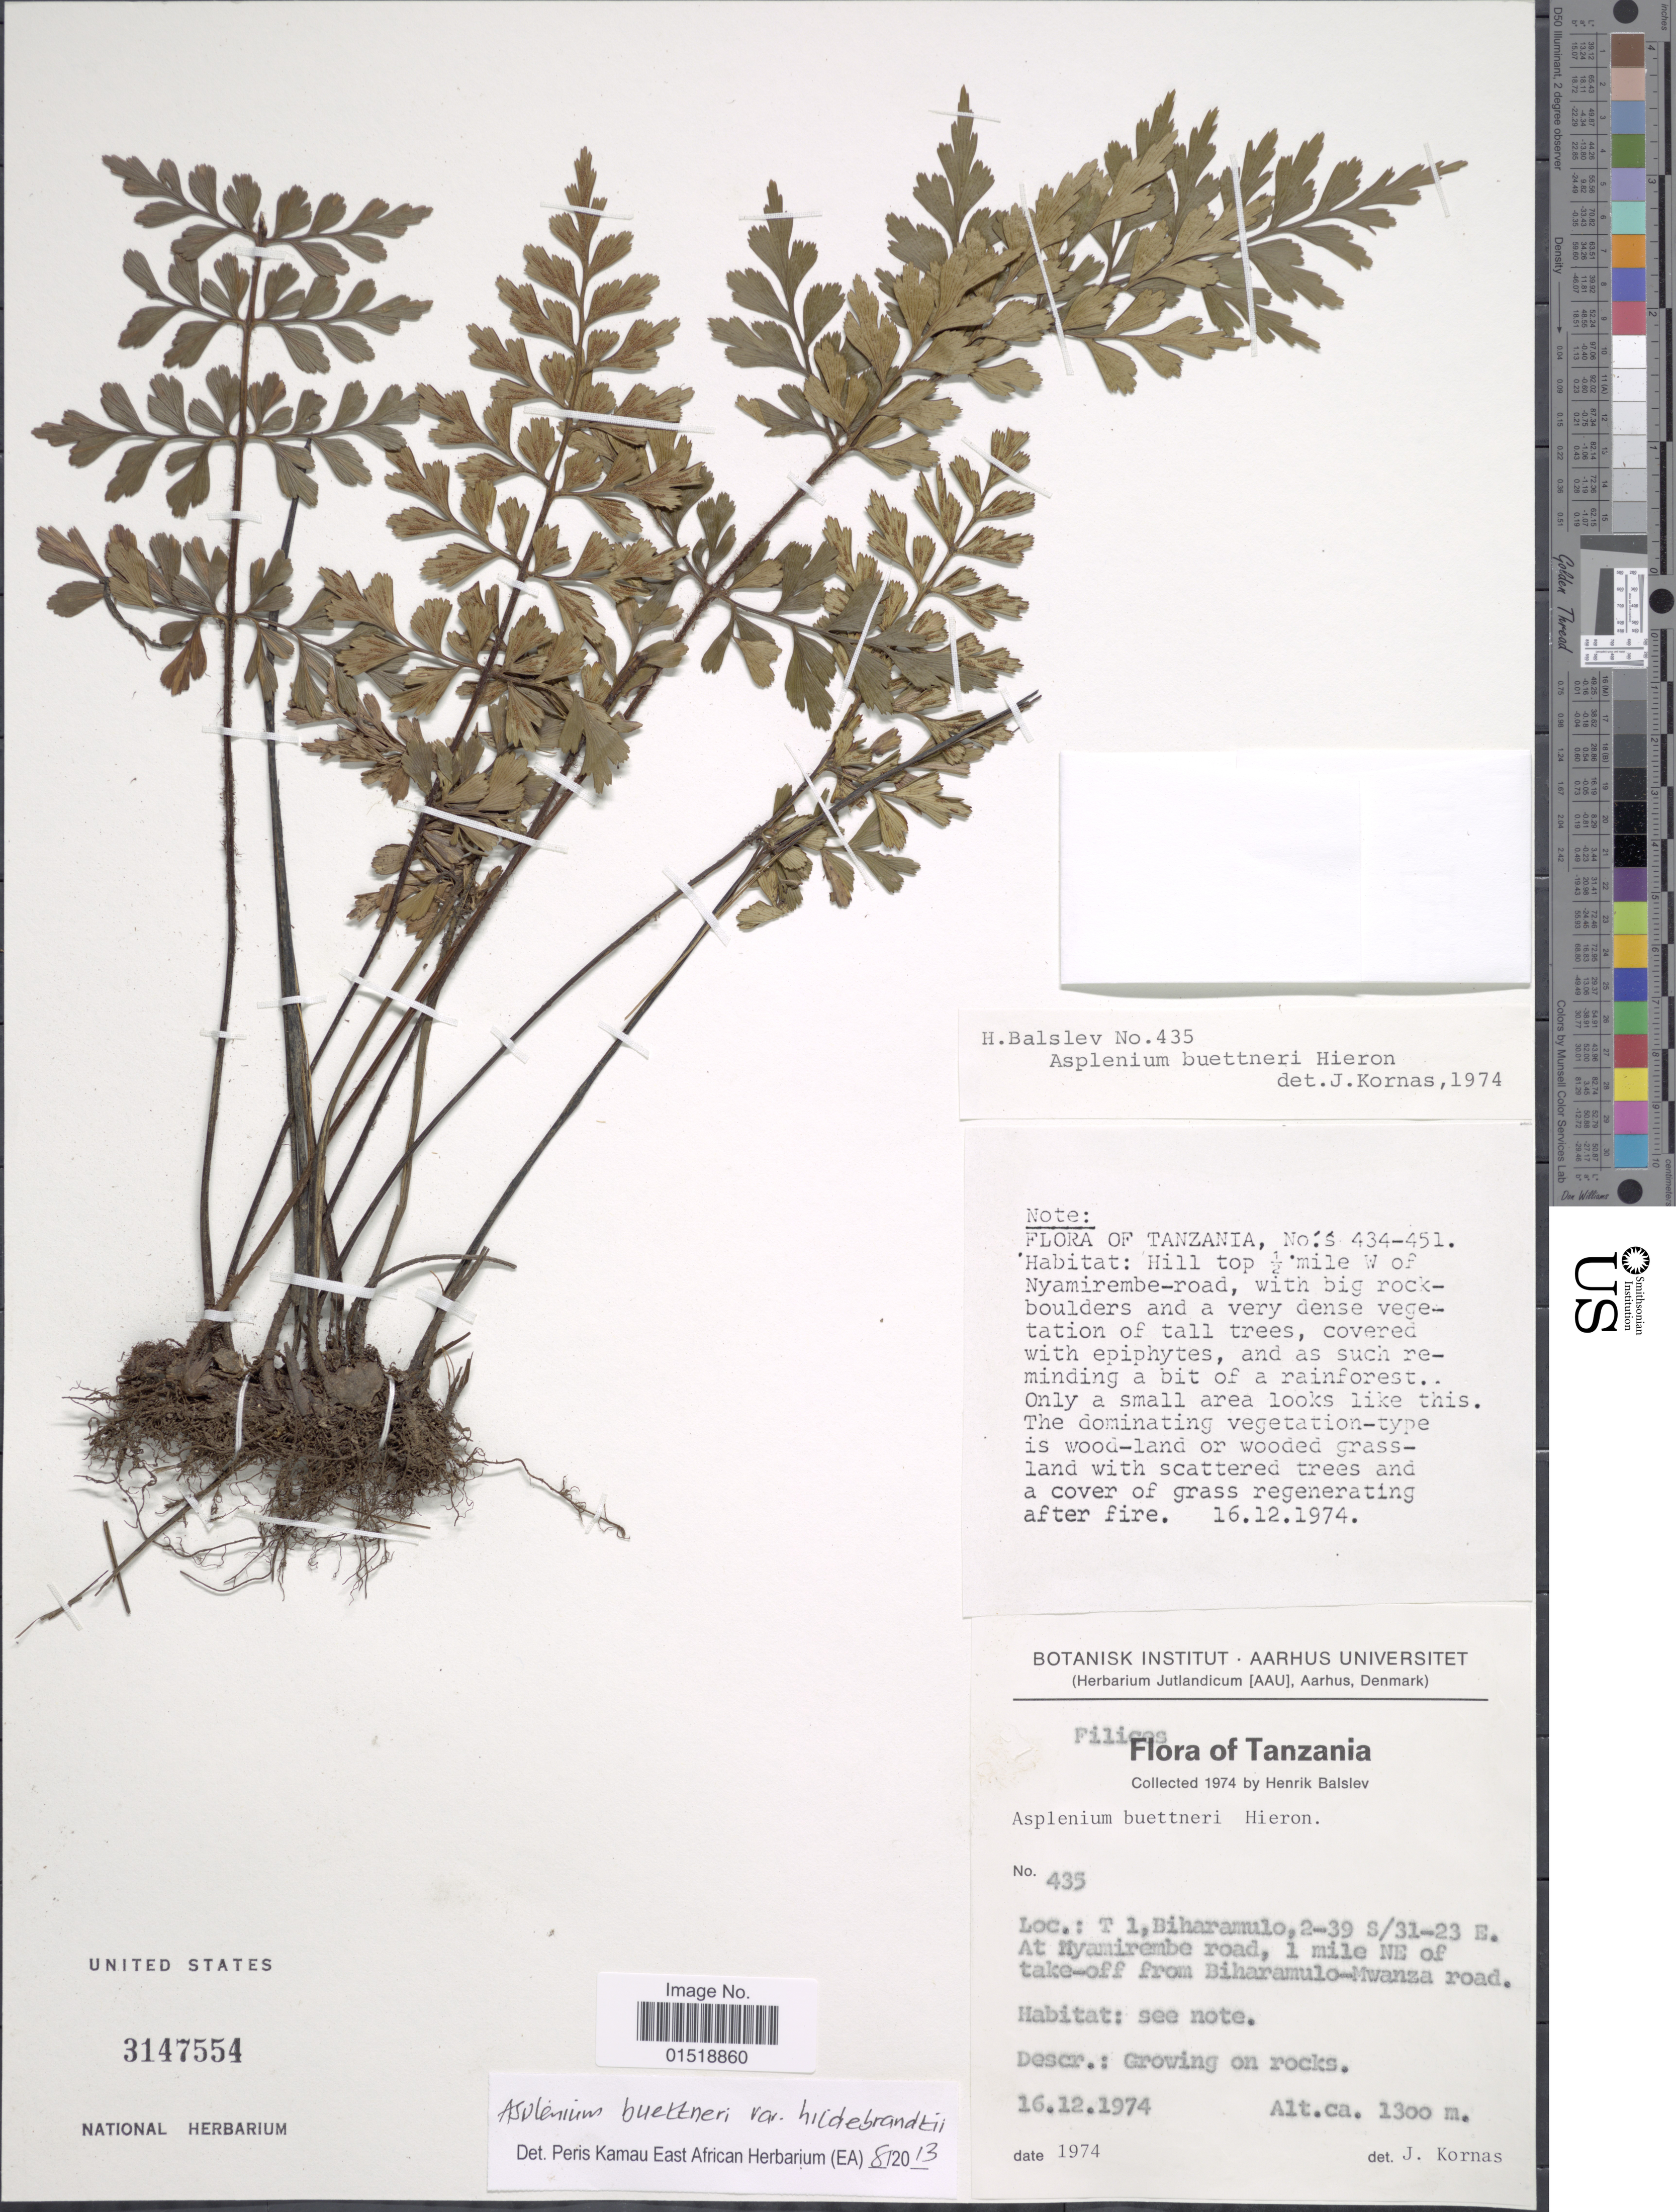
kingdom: Plantae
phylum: Tracheophyta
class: Polypodiopsida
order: Polypodiales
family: Aspleniaceae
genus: Asplenium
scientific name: Asplenium buettneri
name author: Hieron.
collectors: H. Balslev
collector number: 435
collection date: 1974-12-16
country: Tanzania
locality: T 1, Biharanulo, at Myamirembe road, 1 mile NE of take-off from Biharanulo-Mwanza road.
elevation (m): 1300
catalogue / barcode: US 3147554